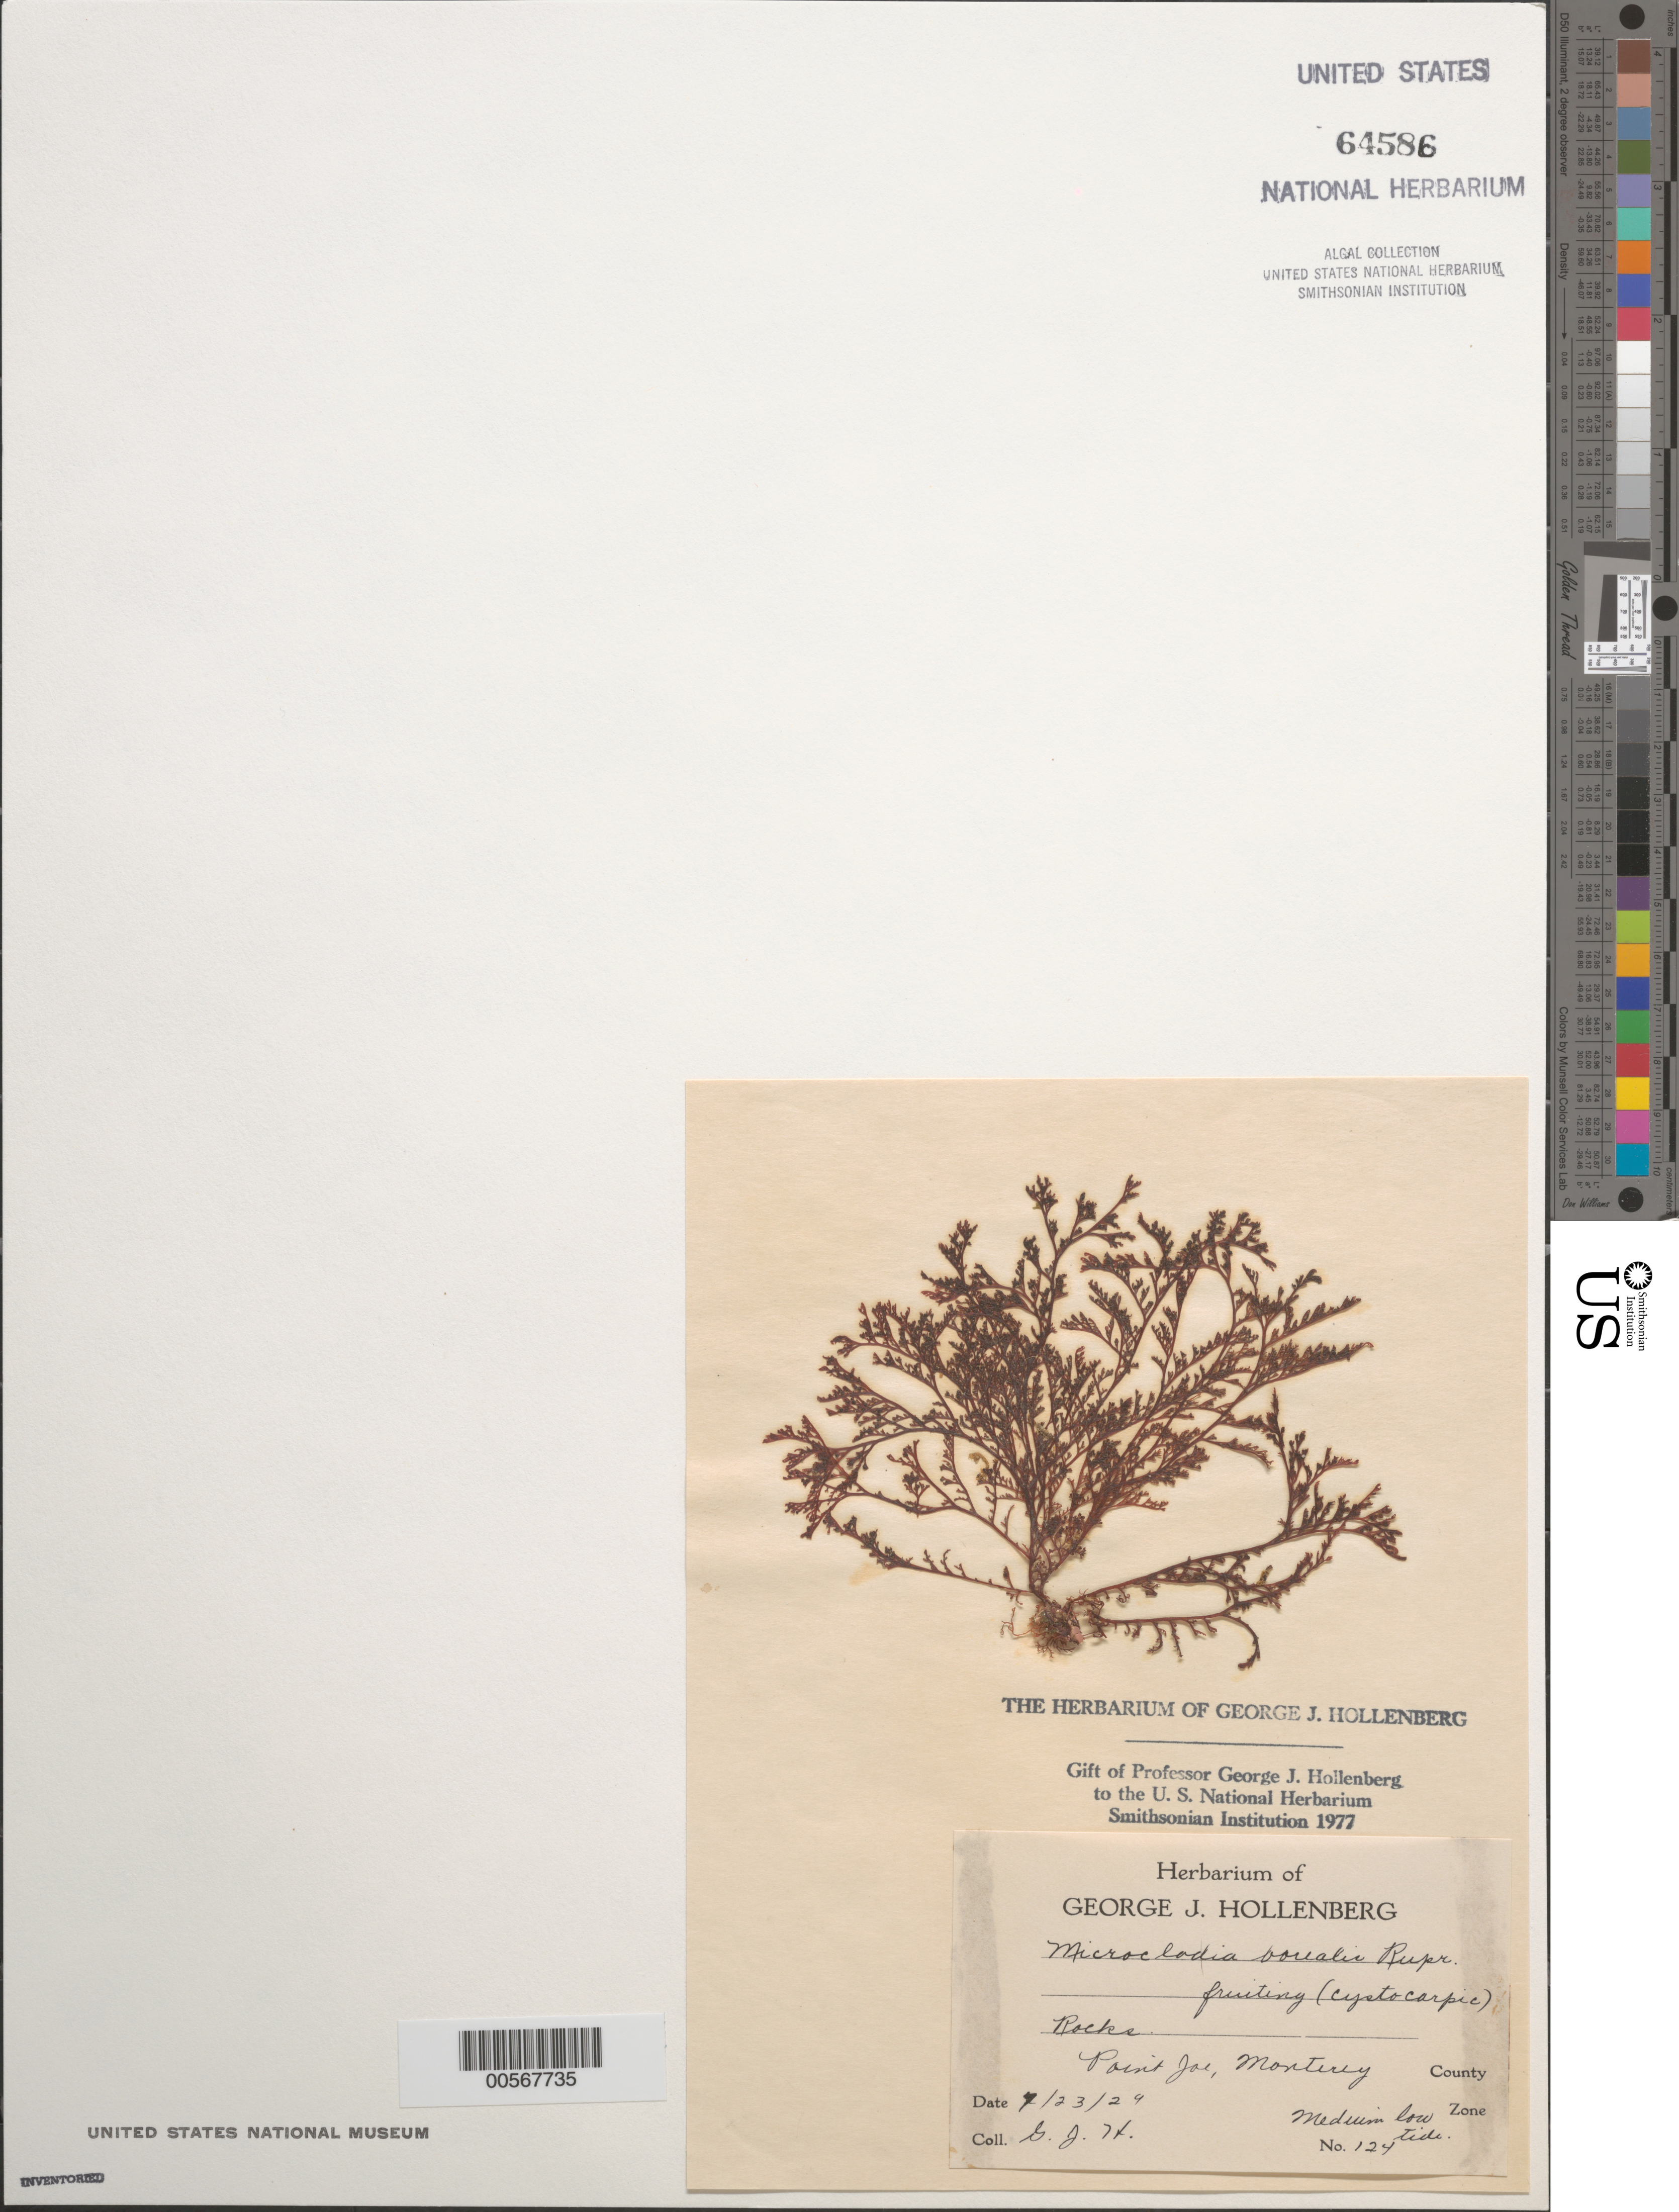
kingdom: Plantae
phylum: Rhodophyta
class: Florideophyceae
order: Ceramiales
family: Ceramiaceae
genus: Microcladia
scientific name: Microcladia borealis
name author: Rupr.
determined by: Hollenberg, George J.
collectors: G. Hollenberg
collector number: GJH 124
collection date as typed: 23 Jul 1929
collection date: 1929-07-23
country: United States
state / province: California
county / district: Monterey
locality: Point Joe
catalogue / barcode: US 64586